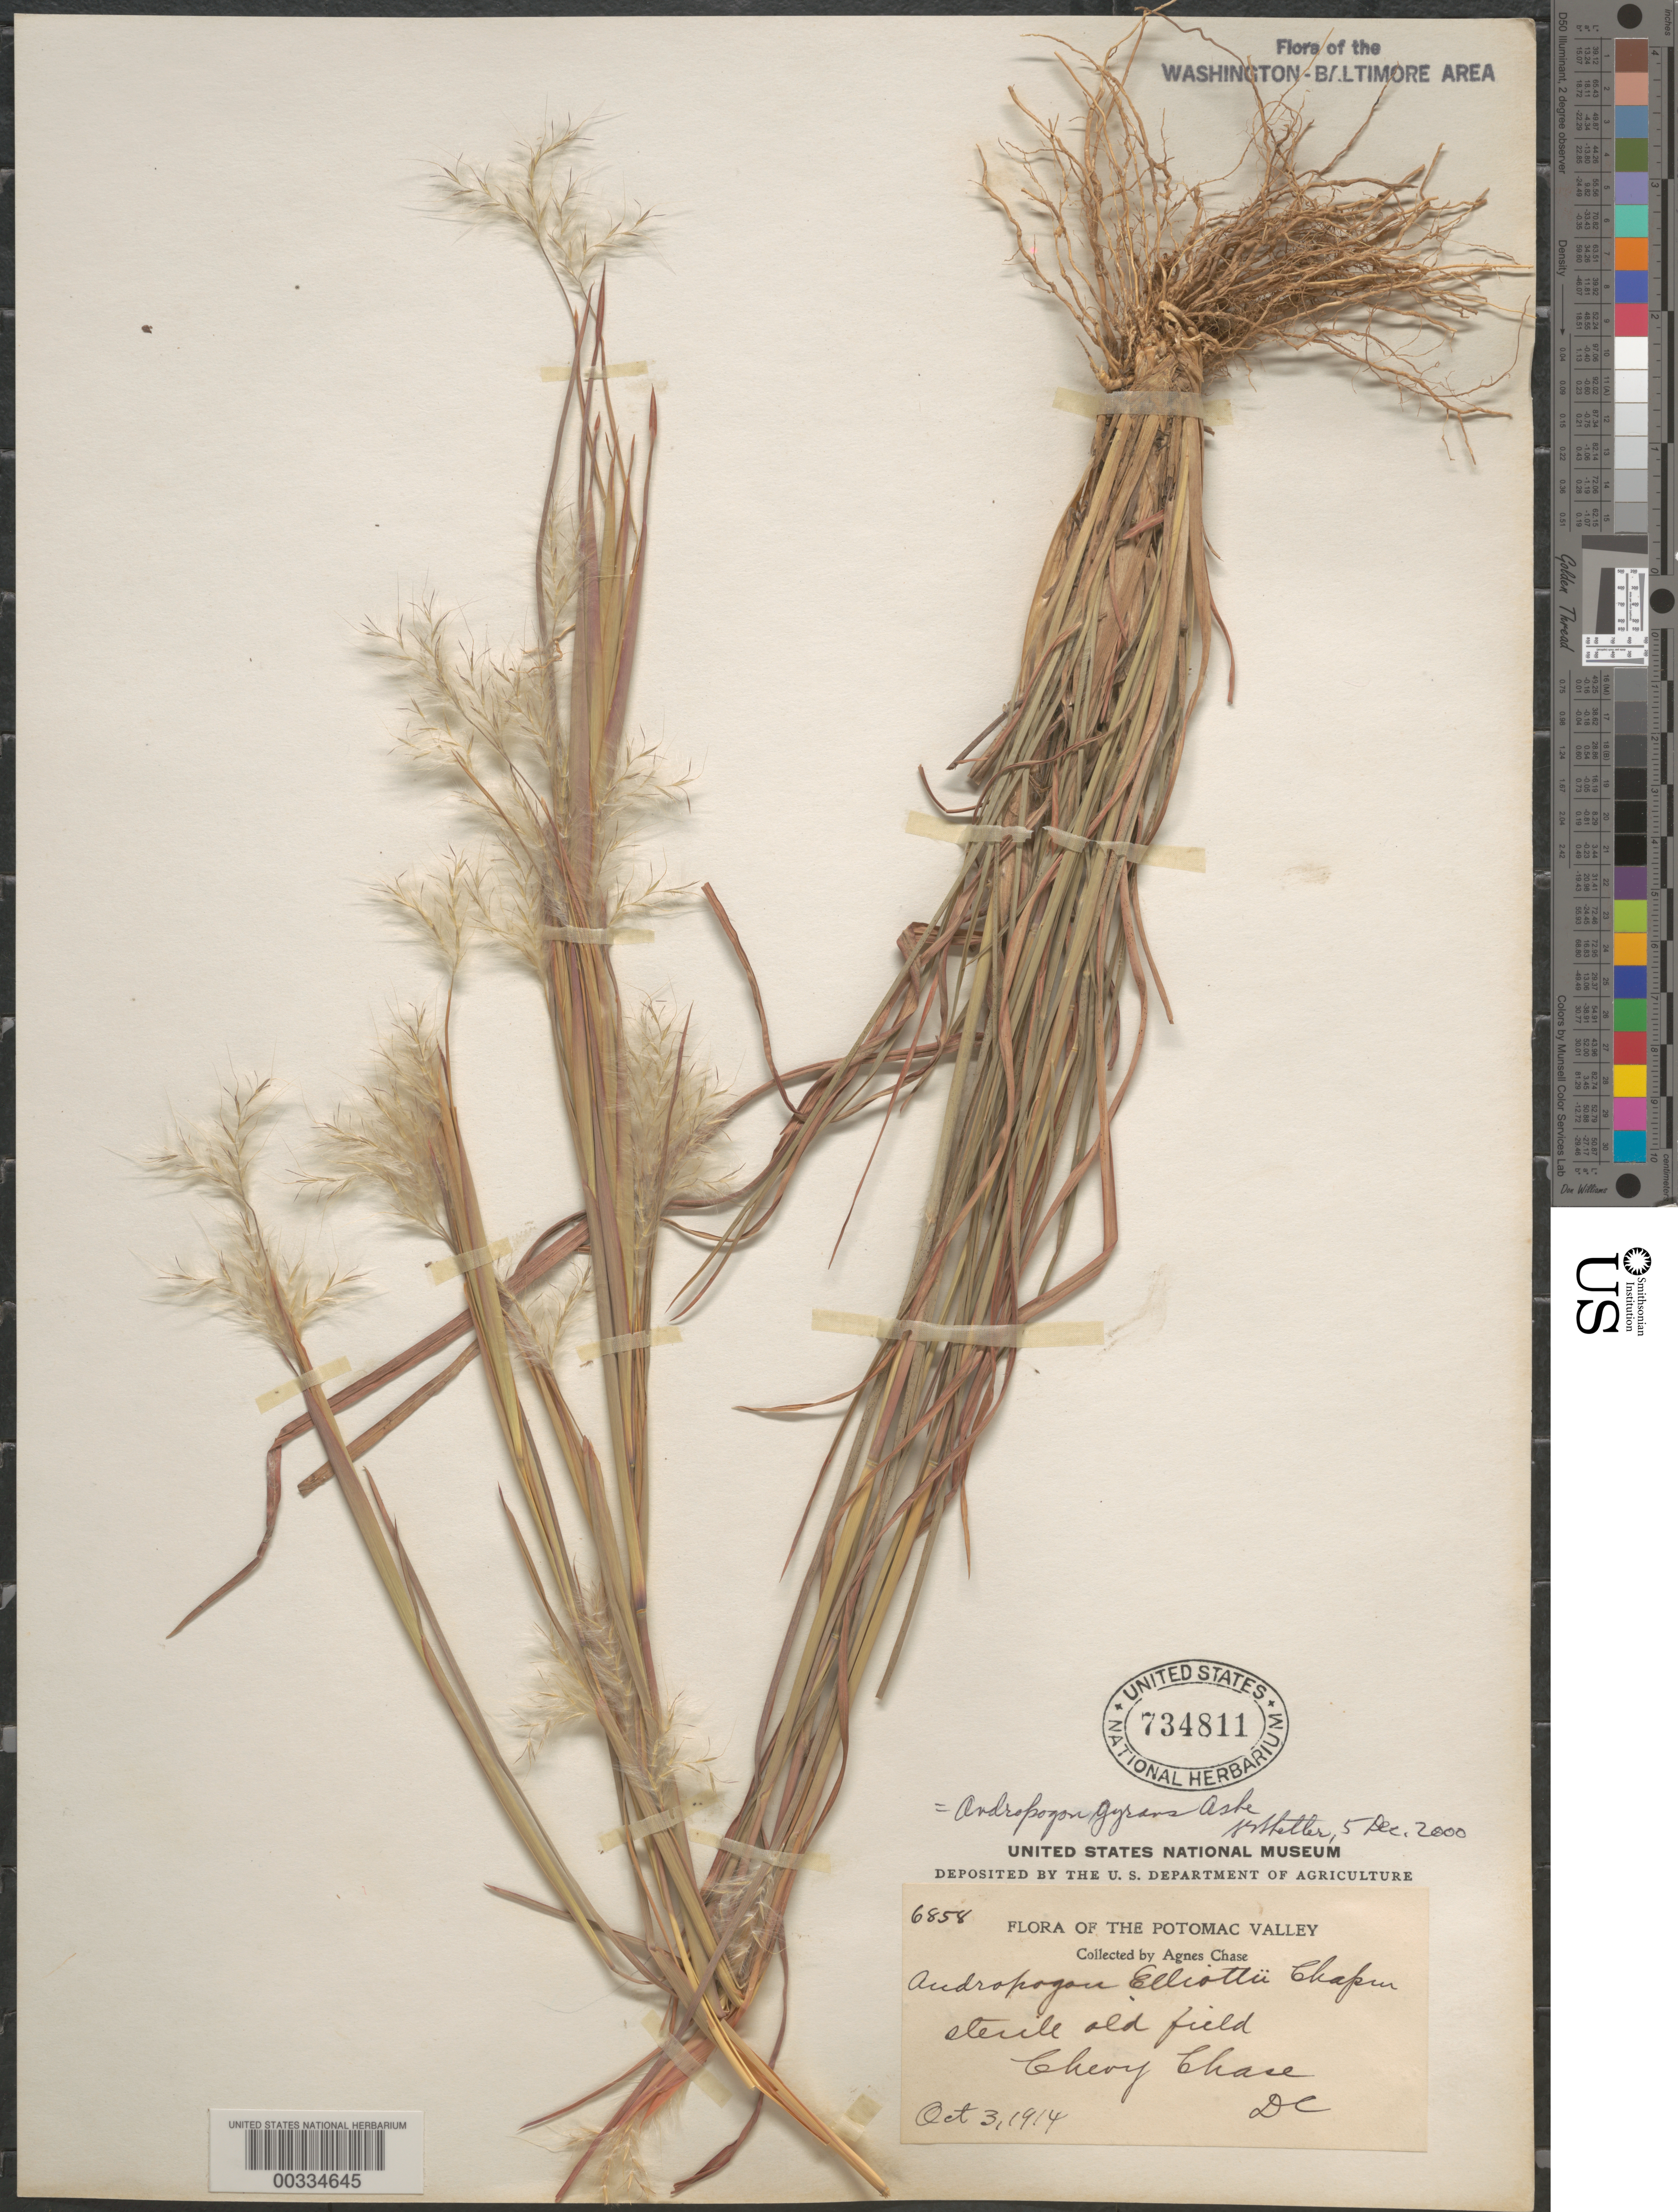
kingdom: Plantae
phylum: Tracheophyta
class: Liliopsida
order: Poales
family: Poaceae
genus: Andropogon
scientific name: Andropogon elliottii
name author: Chapm.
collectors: A. Chase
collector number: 6358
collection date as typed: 03 Oct 1914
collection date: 1914-10-03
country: United States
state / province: District of Columbia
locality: Chevy Chase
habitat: Sterile old field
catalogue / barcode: US 734811